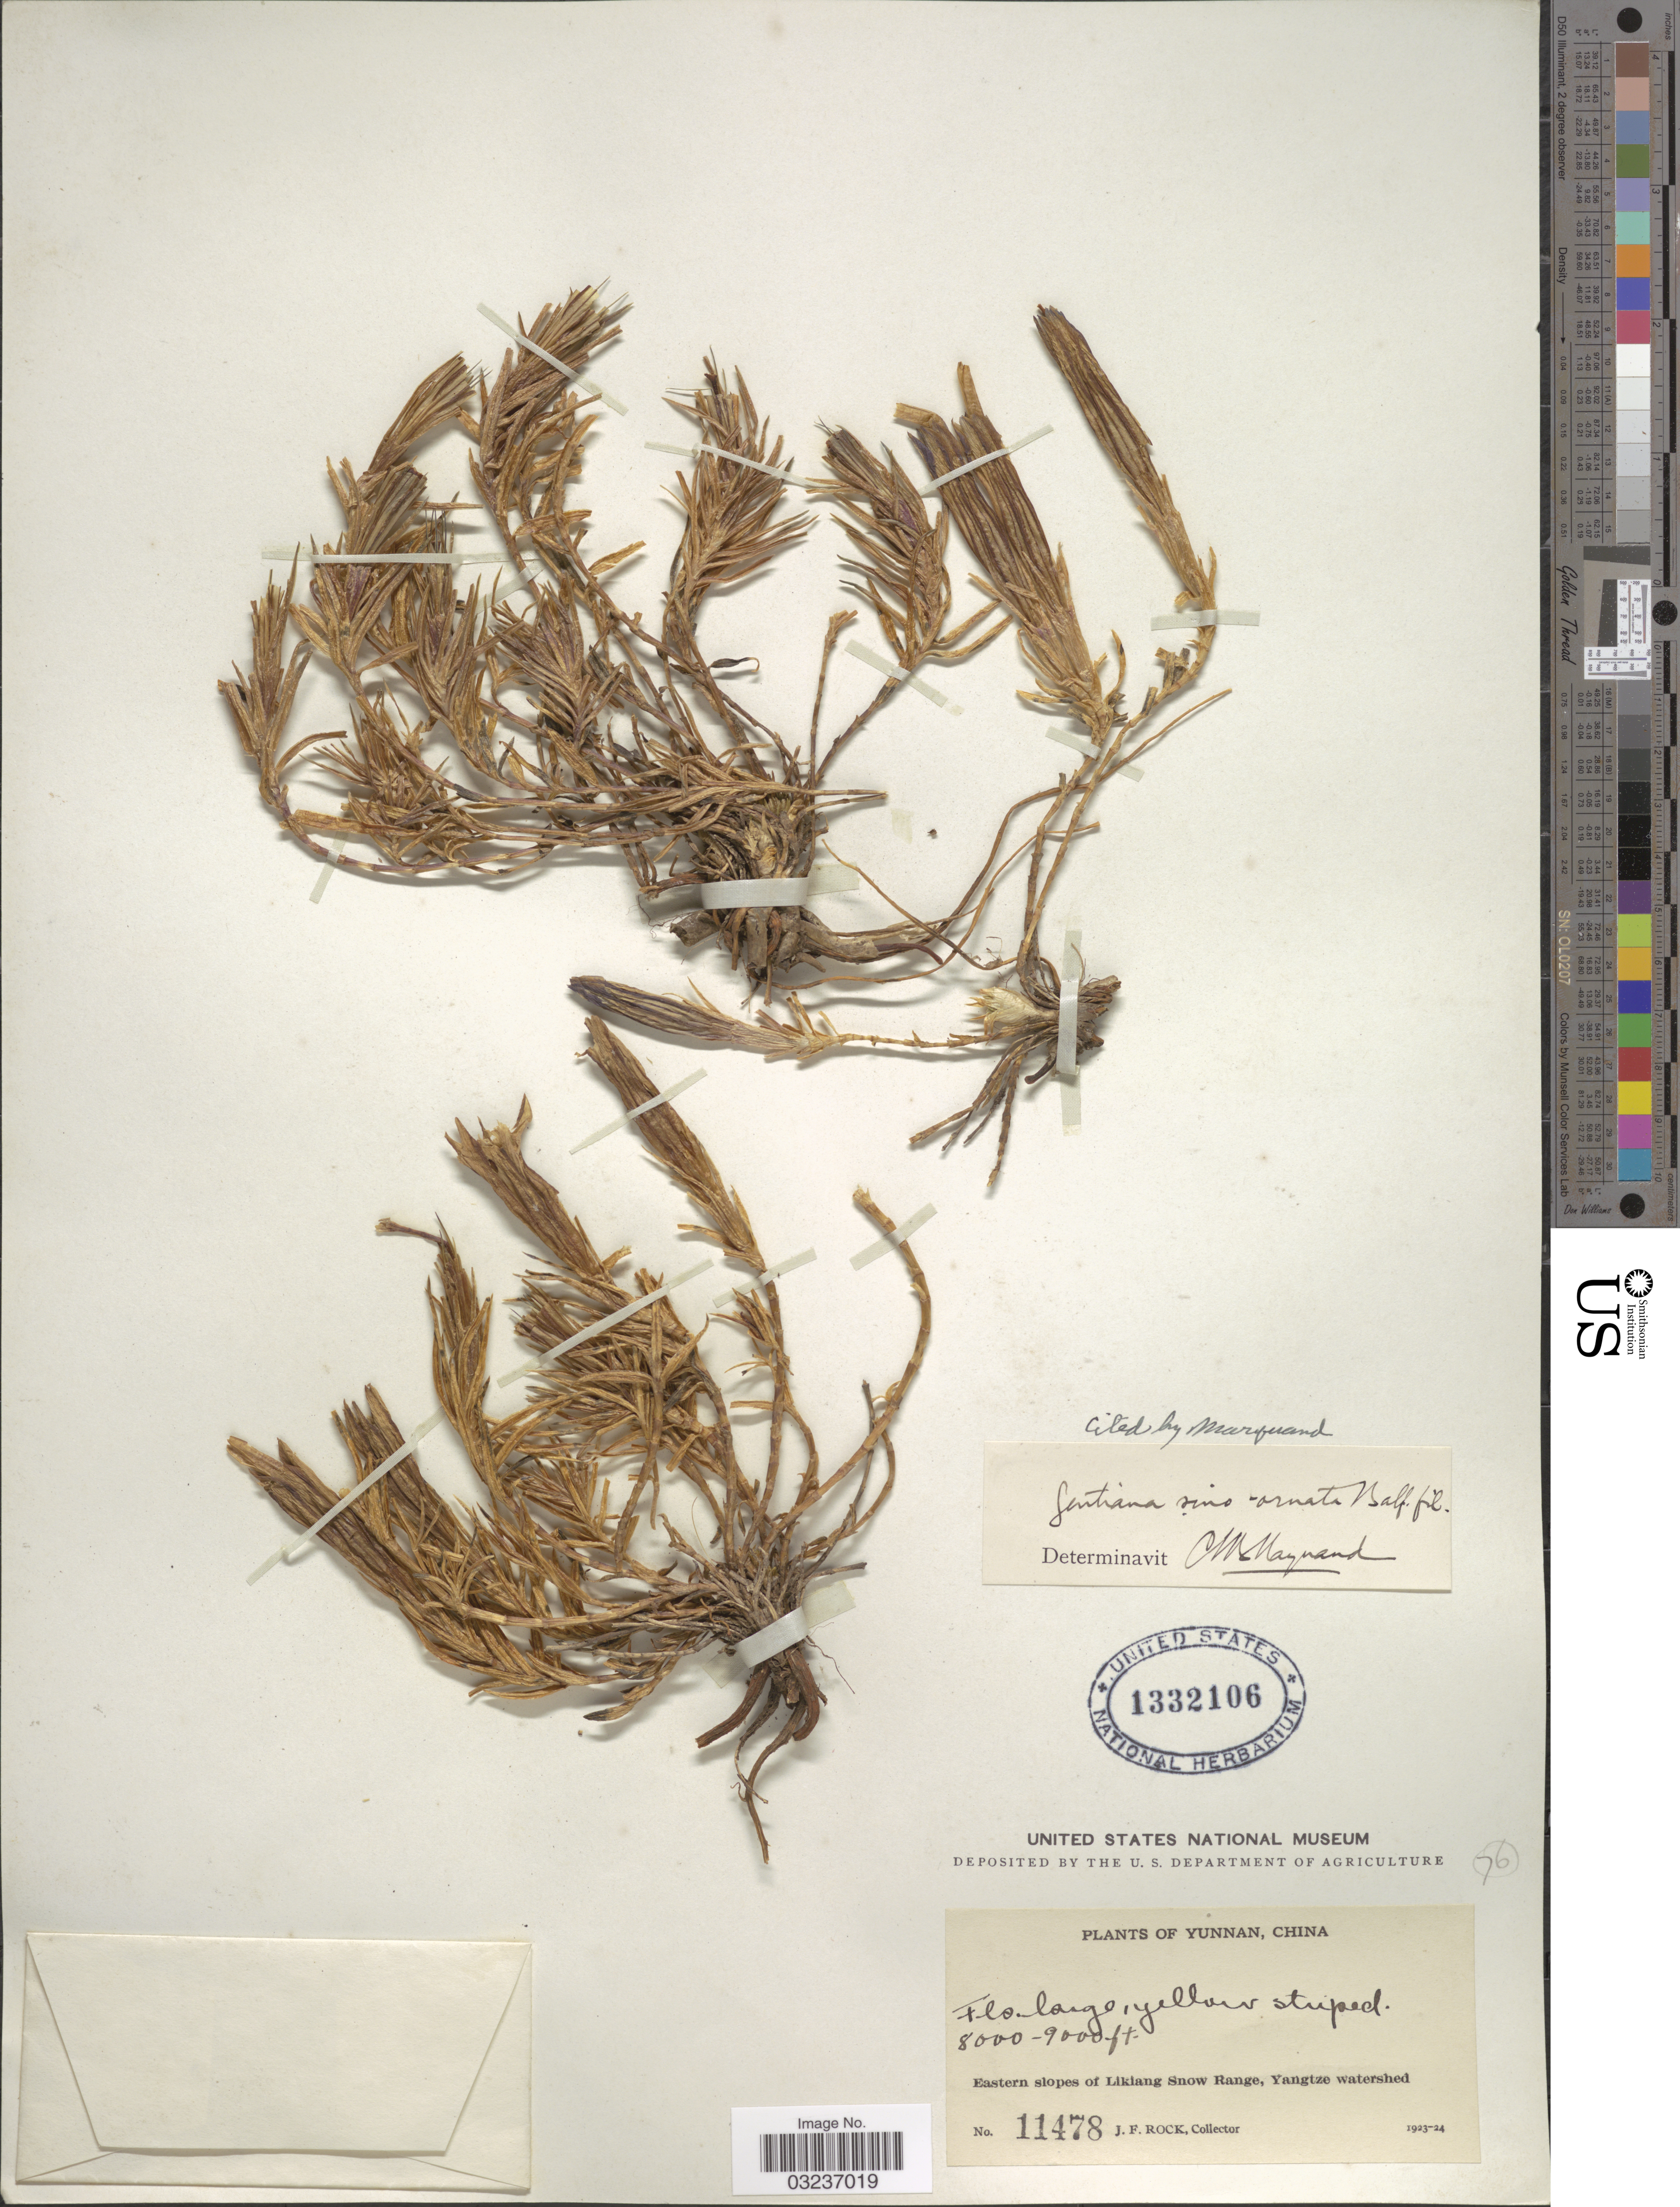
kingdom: Plantae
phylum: Tracheophyta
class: Magnoliopsida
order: Gentianales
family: Gentianaceae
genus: Gentiana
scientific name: Gentiana sino-ornata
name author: Balf. f.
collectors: J. Rock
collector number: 11478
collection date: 1923/1924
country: China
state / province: Yunnan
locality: Eastern slopes of Likiang Snow Range, Yangtze watershed.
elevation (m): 2438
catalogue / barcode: US 1332106